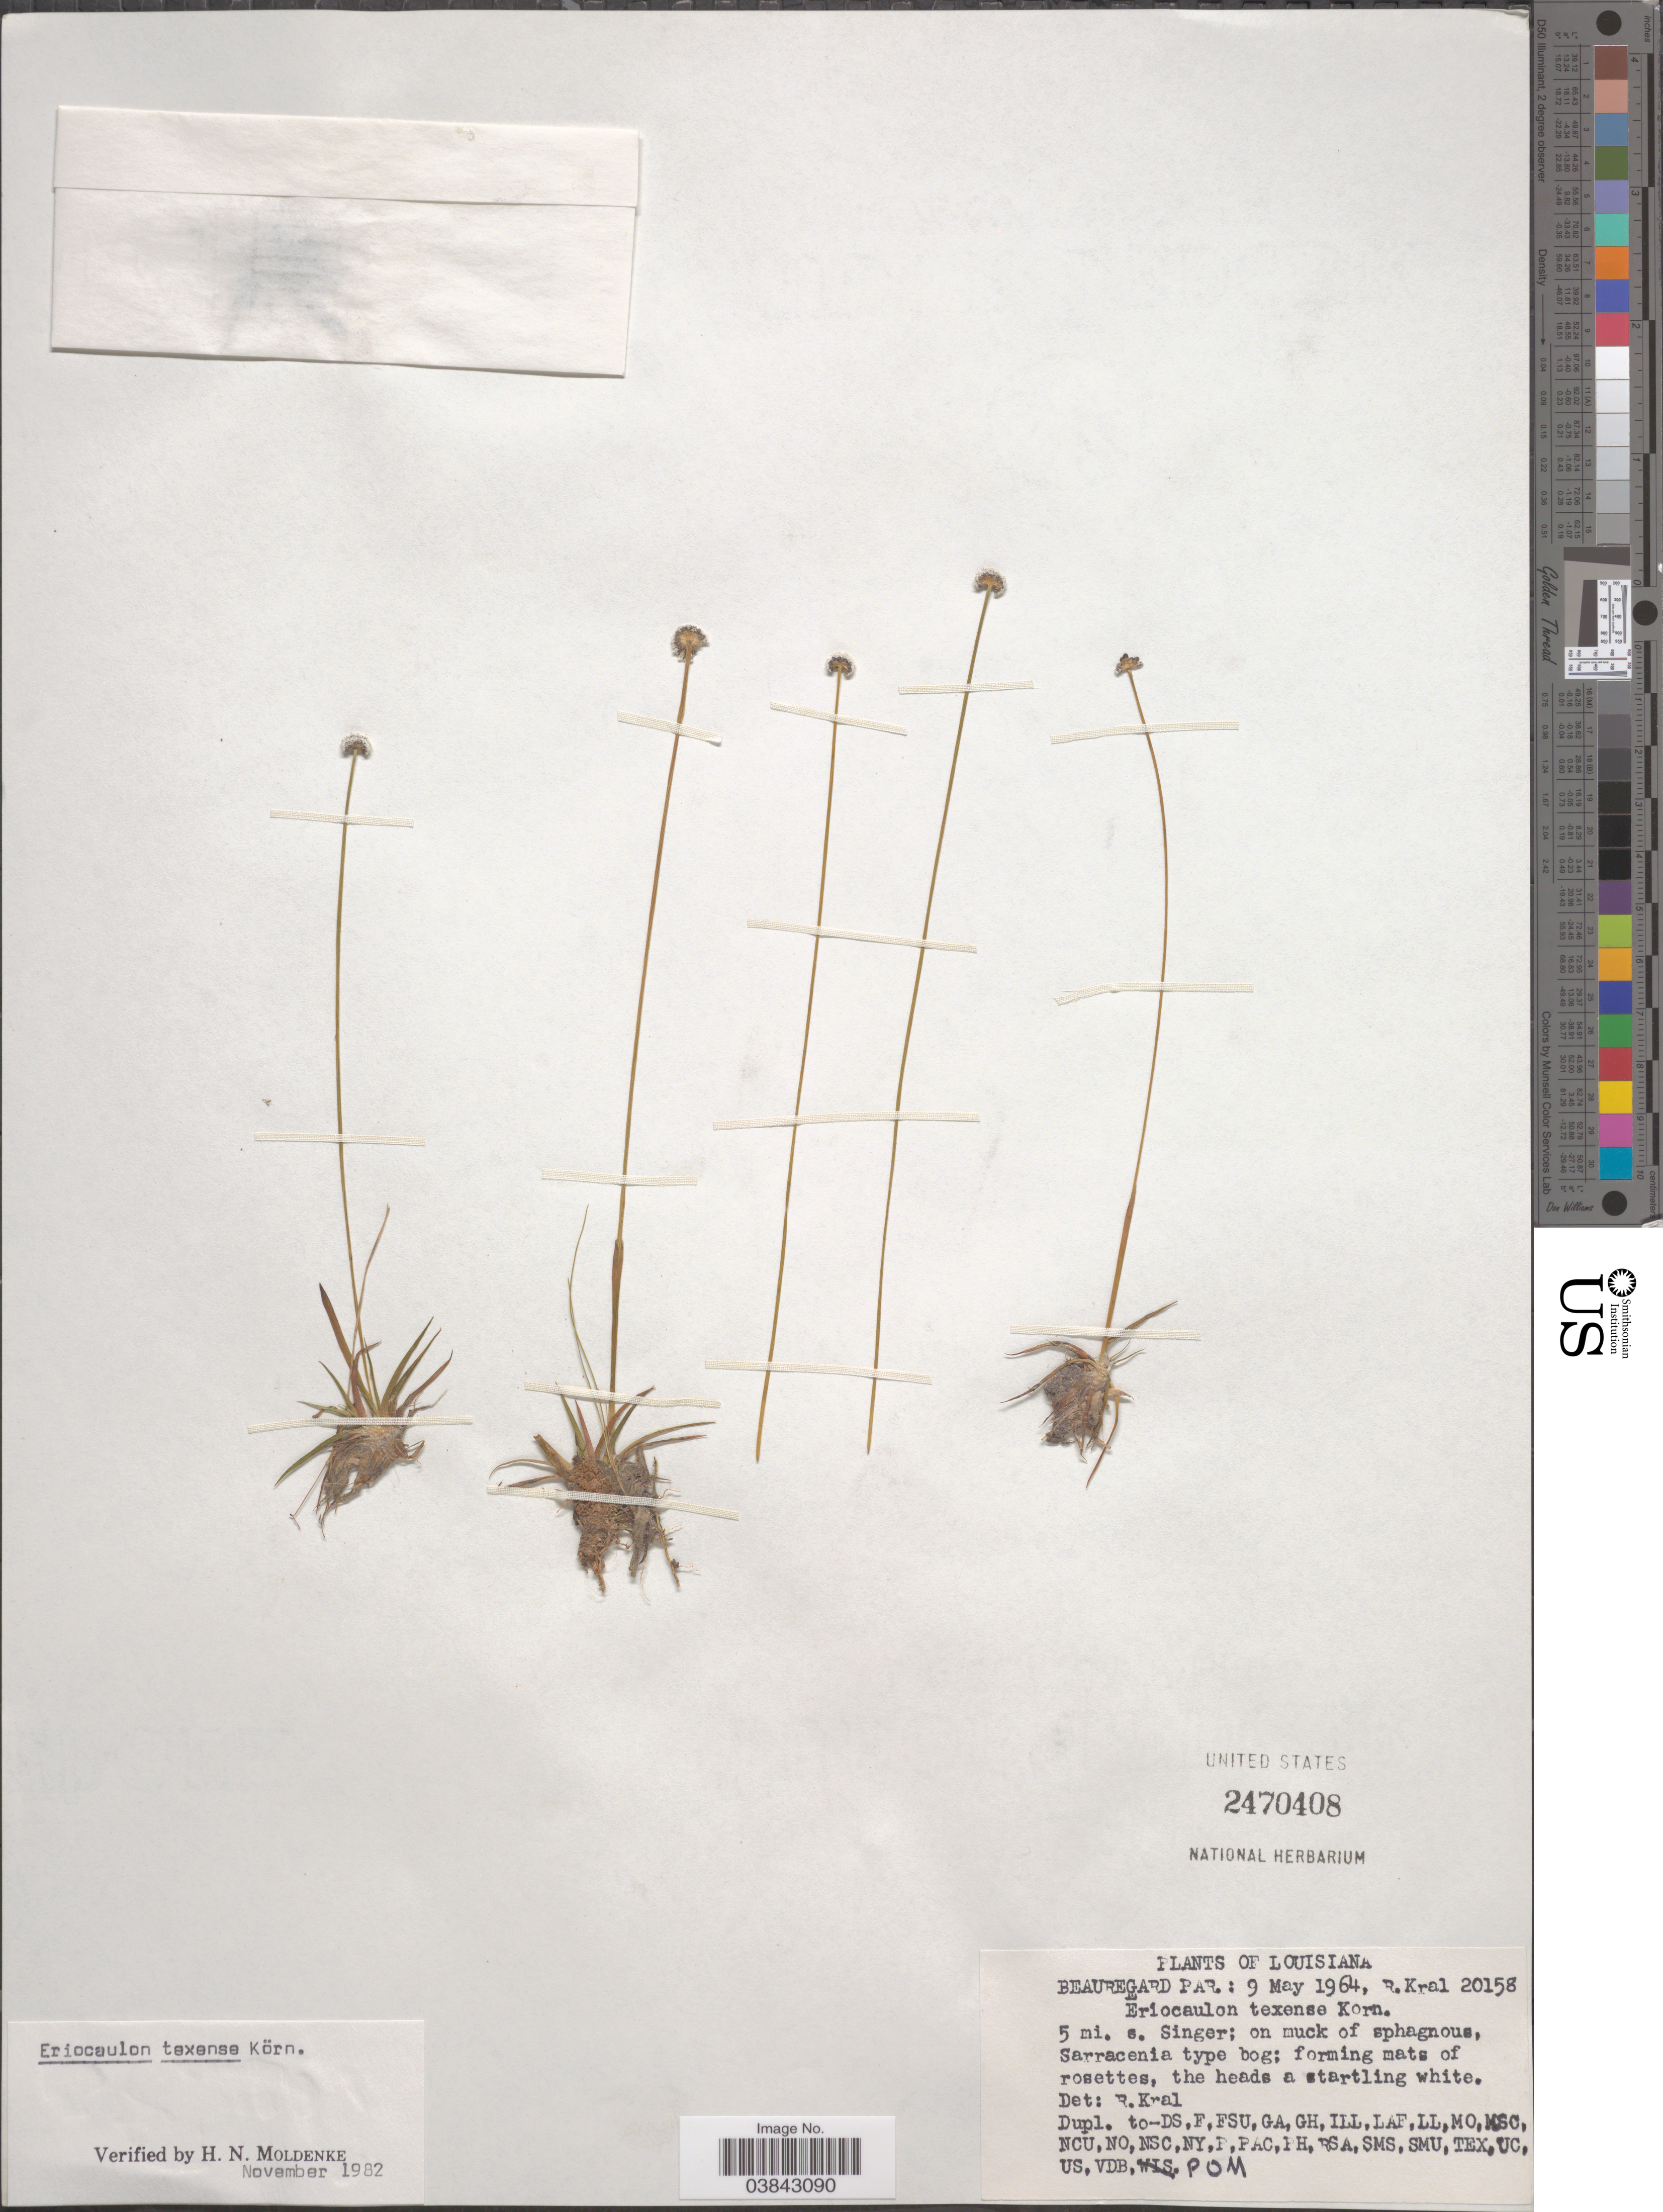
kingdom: Plantae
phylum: Tracheophyta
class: Liliopsida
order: Poales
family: Eriocaulaceae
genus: Eriocaulon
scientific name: Eriocaulon texense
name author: Körn.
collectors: R. Kral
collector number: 20158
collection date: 1964-05-09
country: United States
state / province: Louisiana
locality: Beauregard Par. 5 mi. s. Singer.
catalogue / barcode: US 2470408